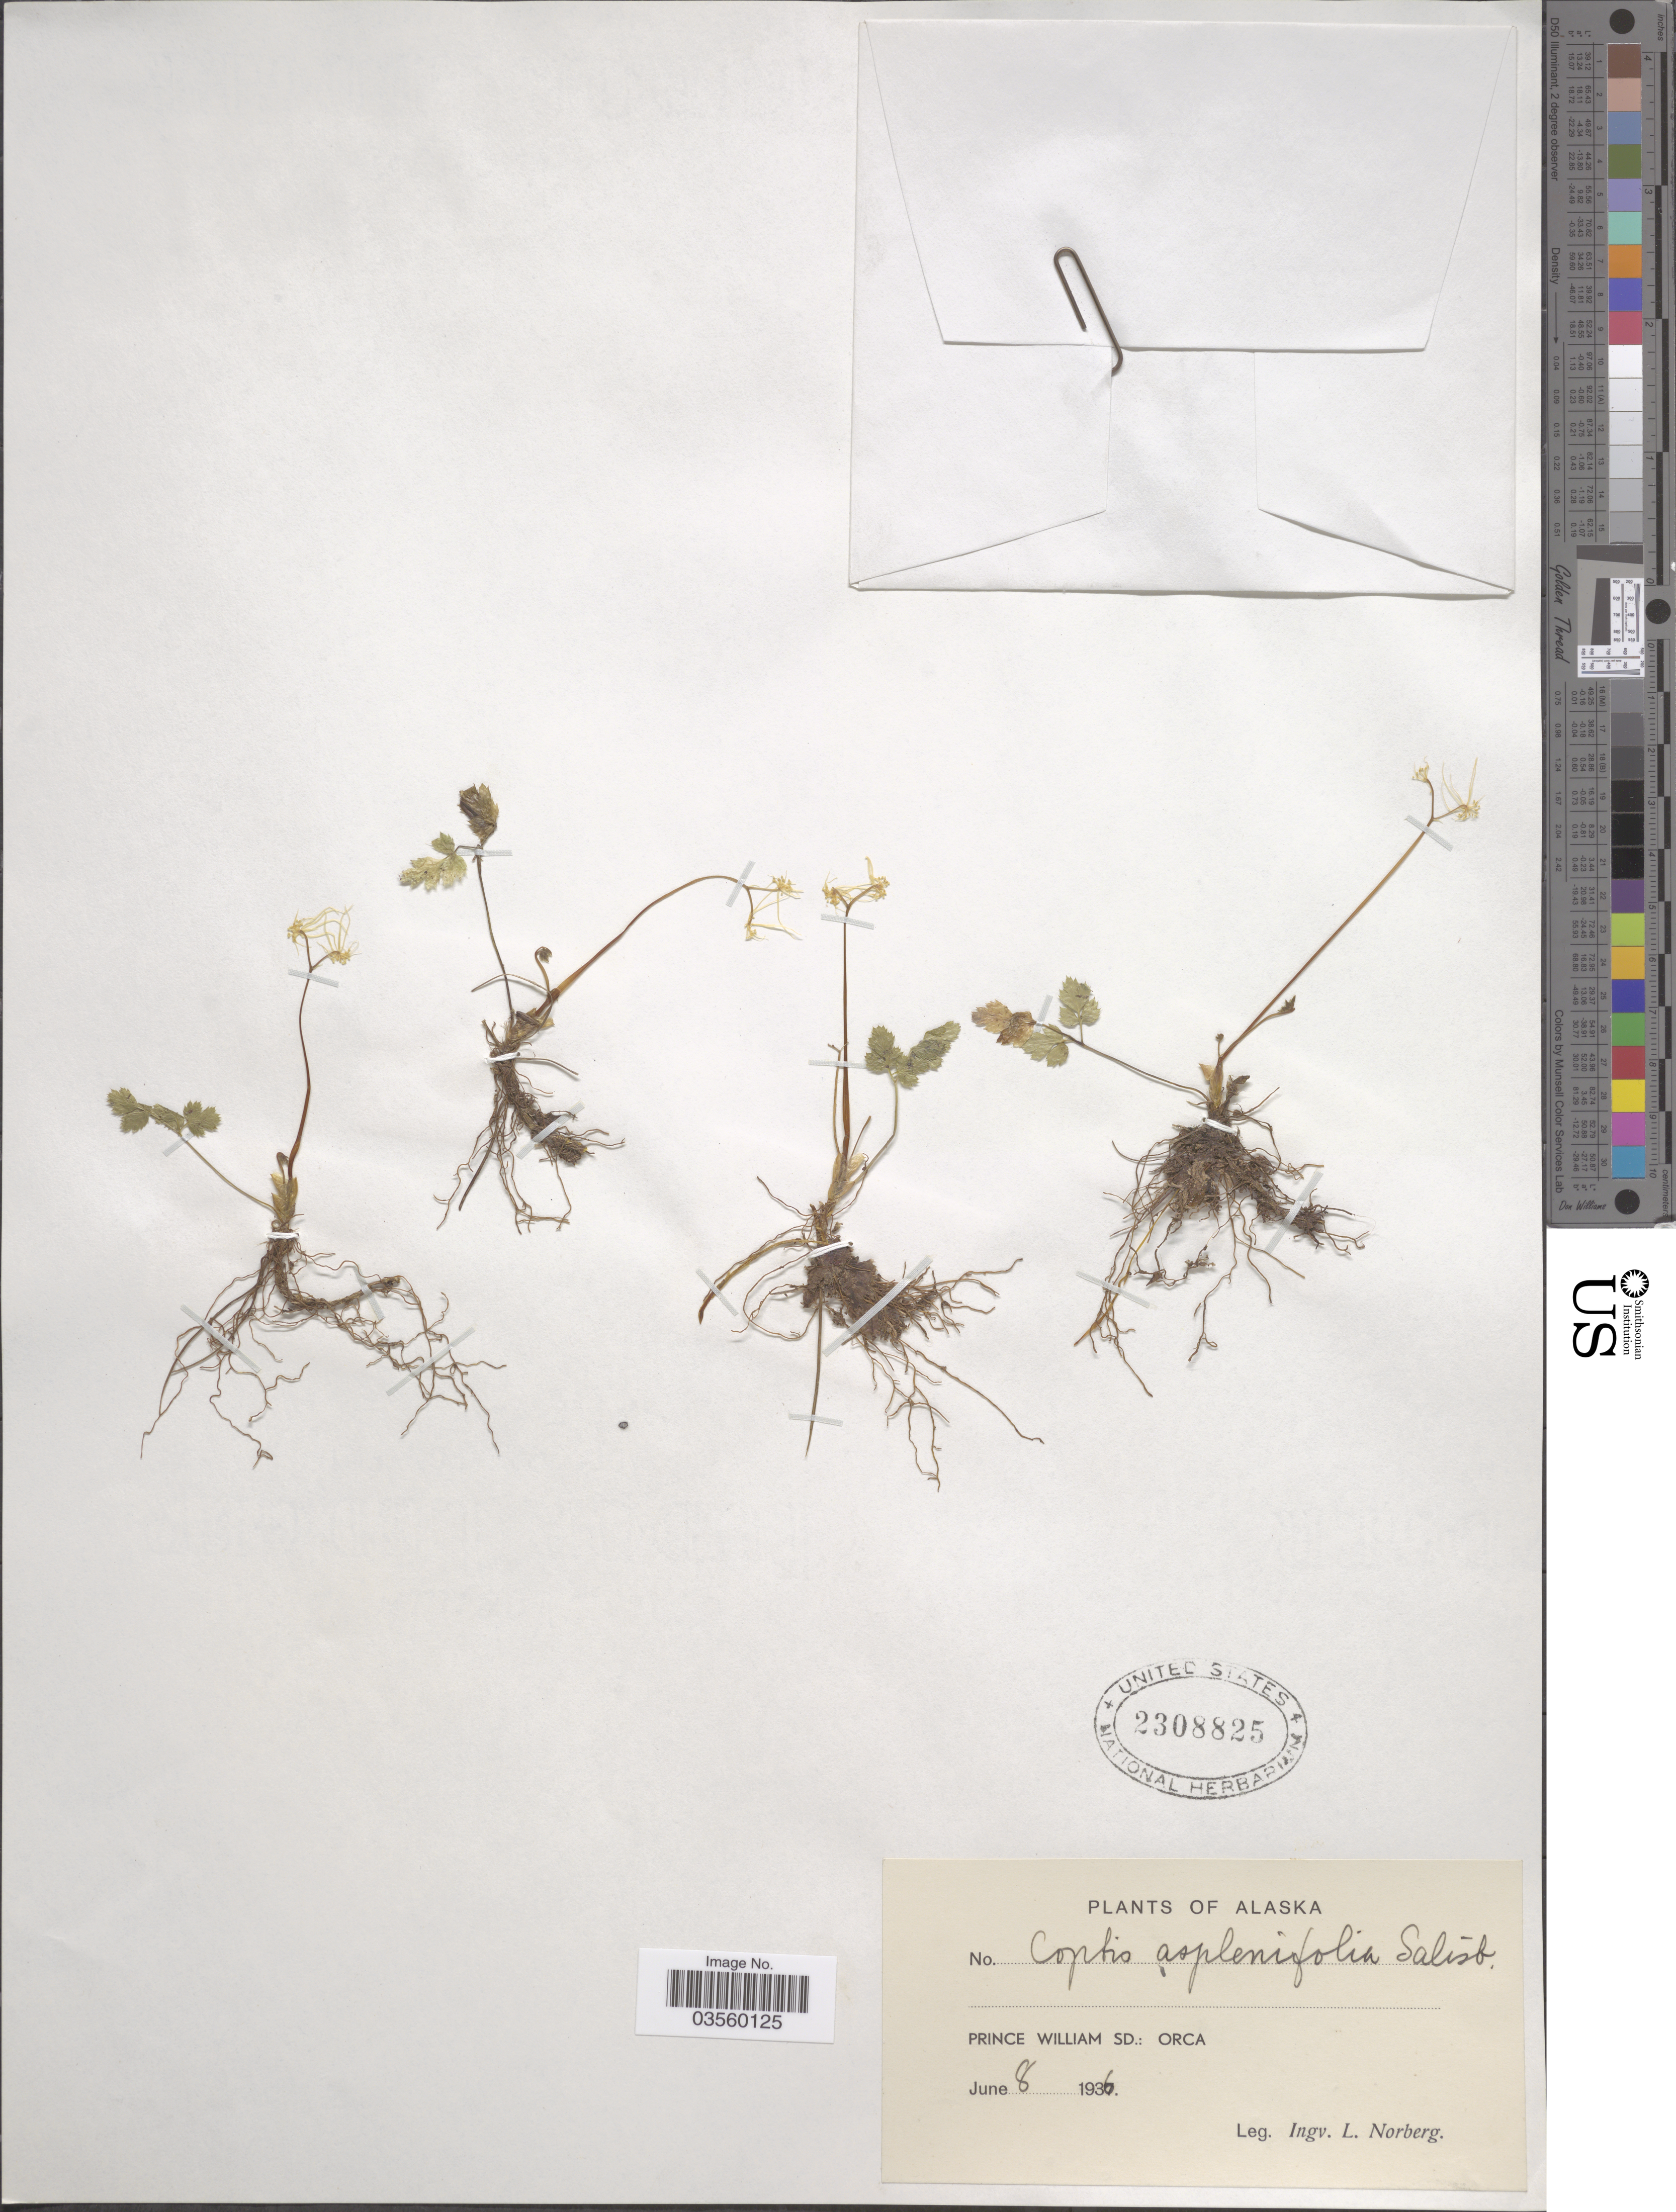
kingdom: Plantae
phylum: Tracheophyta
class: Magnoliopsida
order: Ranunculales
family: Ranunculaceae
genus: Coptis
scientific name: Coptis asplenifolia ined ?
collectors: I. Norberg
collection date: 1936-06-08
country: United States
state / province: Alaska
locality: Prince Williams SD.: Orca.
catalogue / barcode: US 2308825